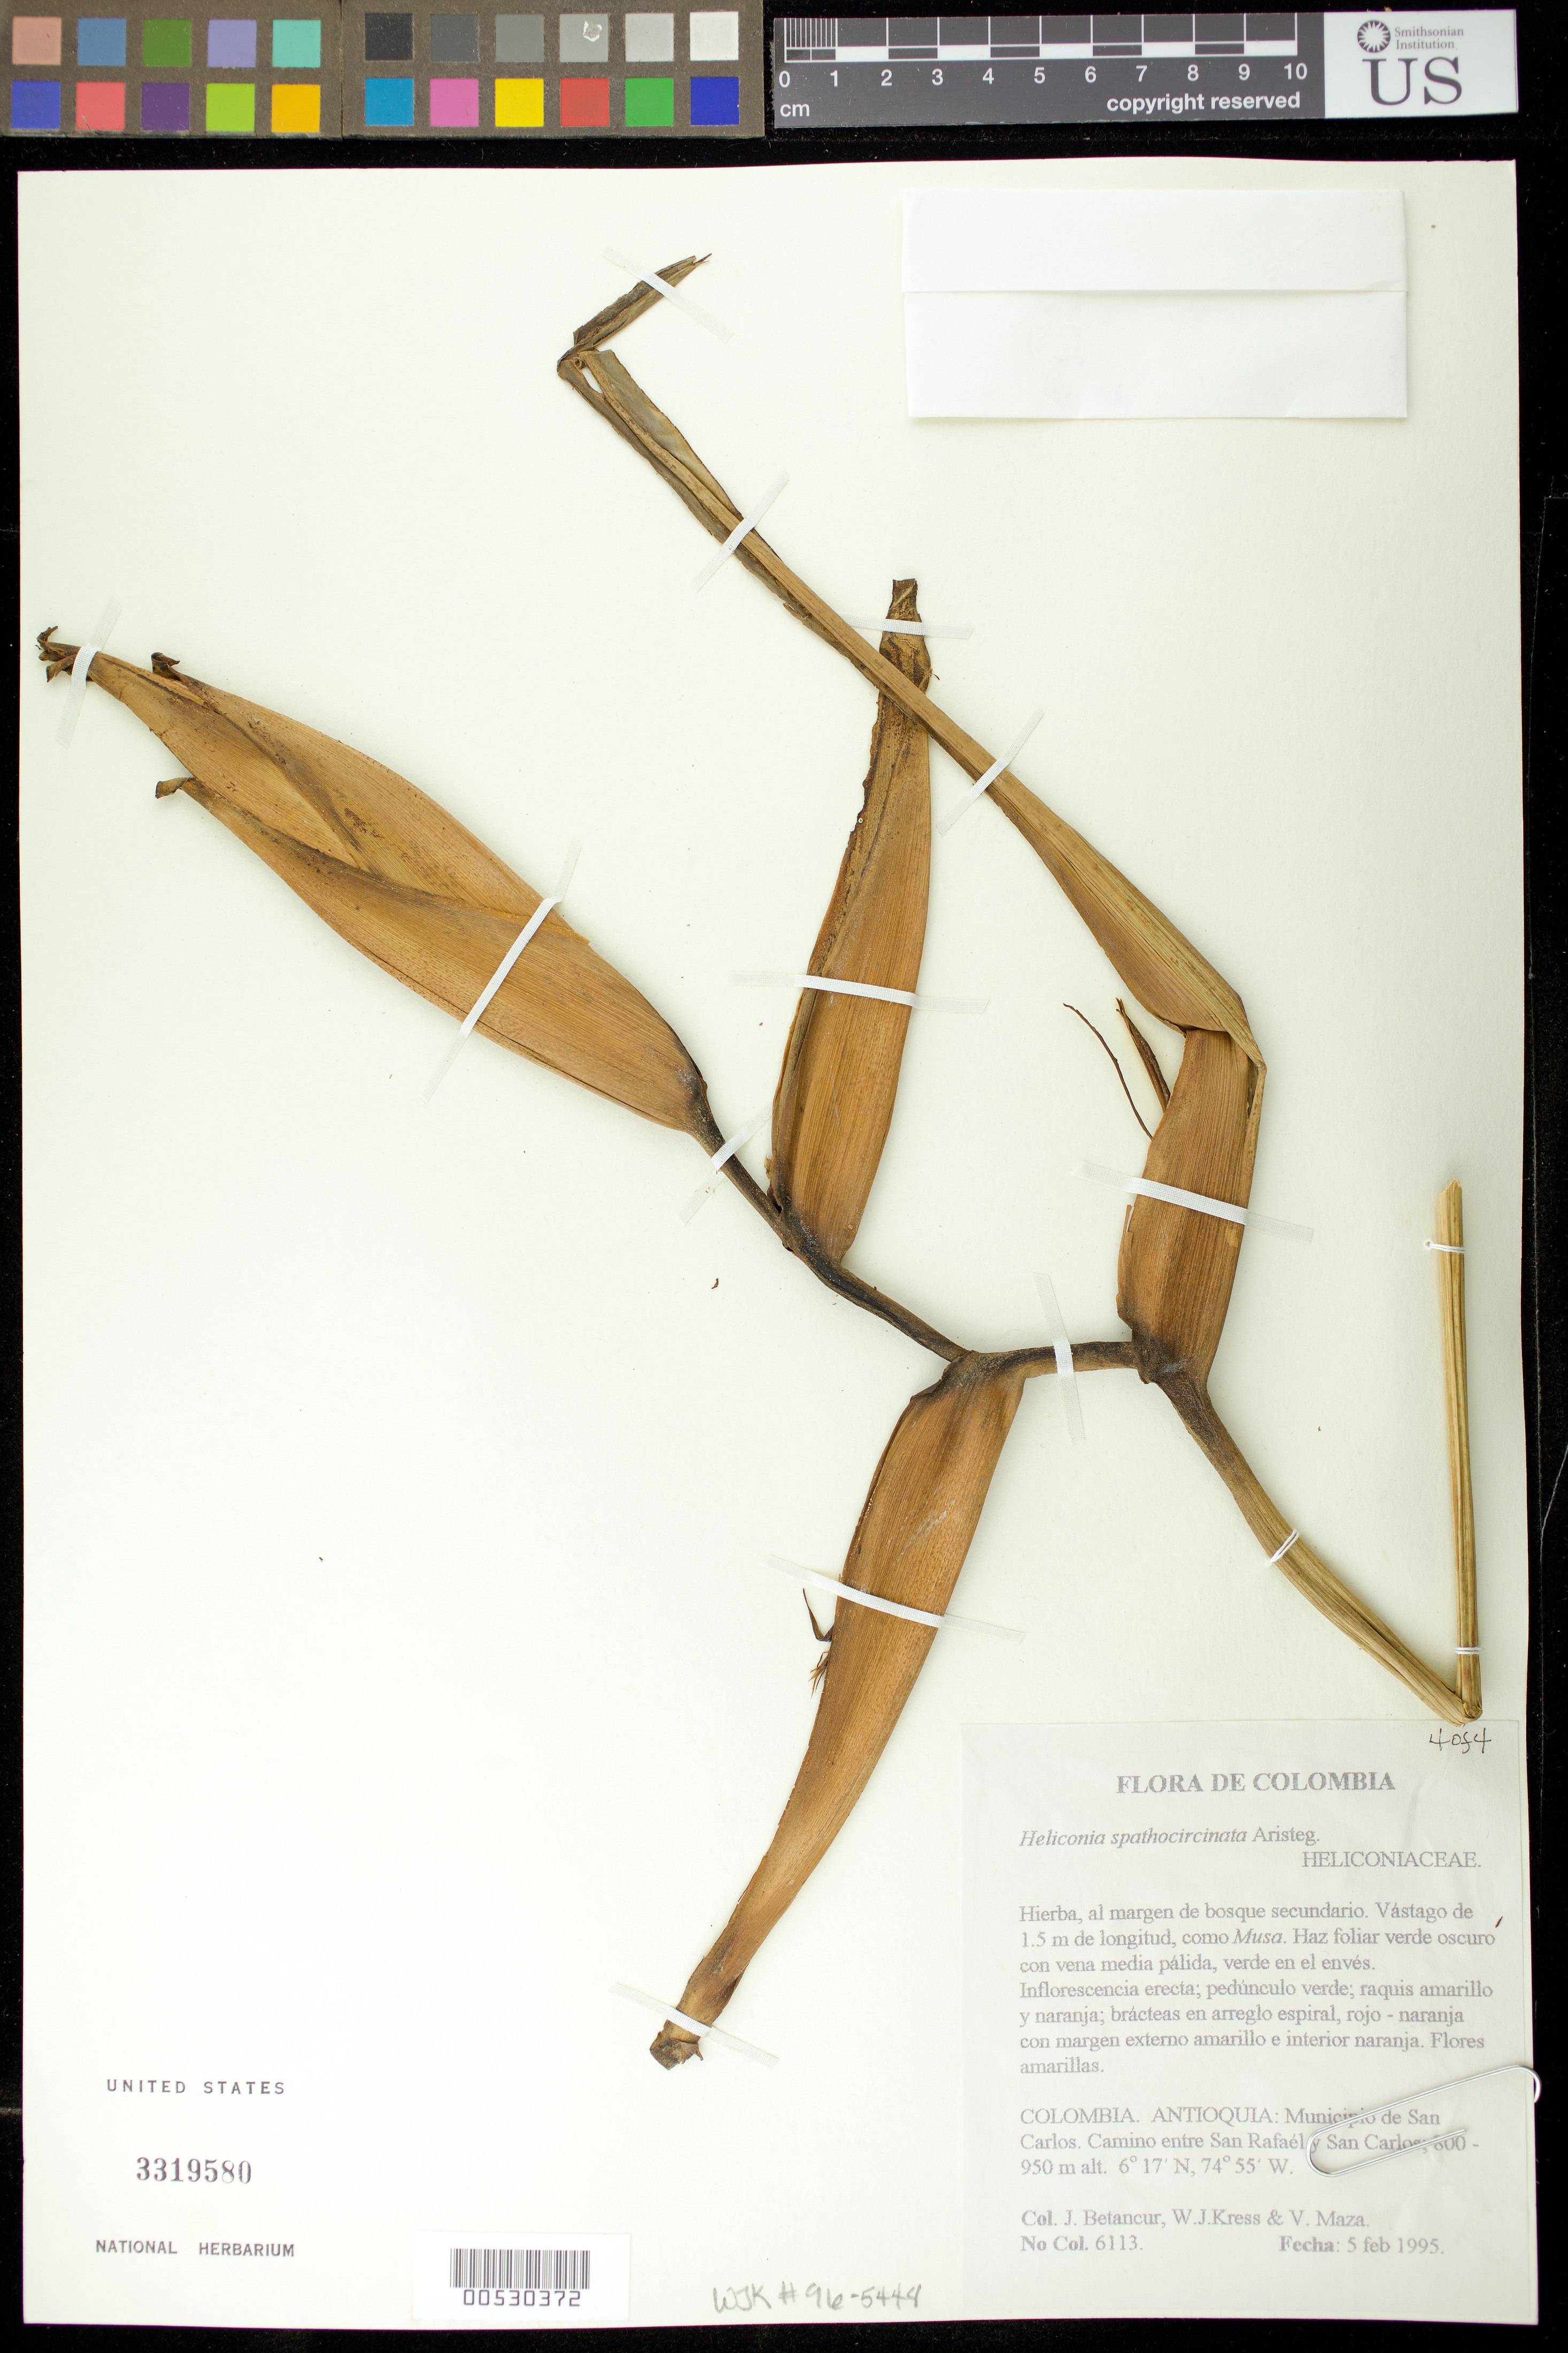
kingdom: Plantae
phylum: Tracheophyta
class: Liliopsida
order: Zingiberales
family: Heliconiaceae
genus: Heliconia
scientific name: Heliconia spathocircinata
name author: Aristeg.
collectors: J. C. Betancur, W. J. Kress & V. Maza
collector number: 6113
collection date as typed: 05 Feb 1995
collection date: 1995-02-05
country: Colombia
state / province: Antioquia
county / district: San Carlos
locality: Road between San Rafael and San Carlos, km from San Rafael.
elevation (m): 800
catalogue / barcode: US 3319580